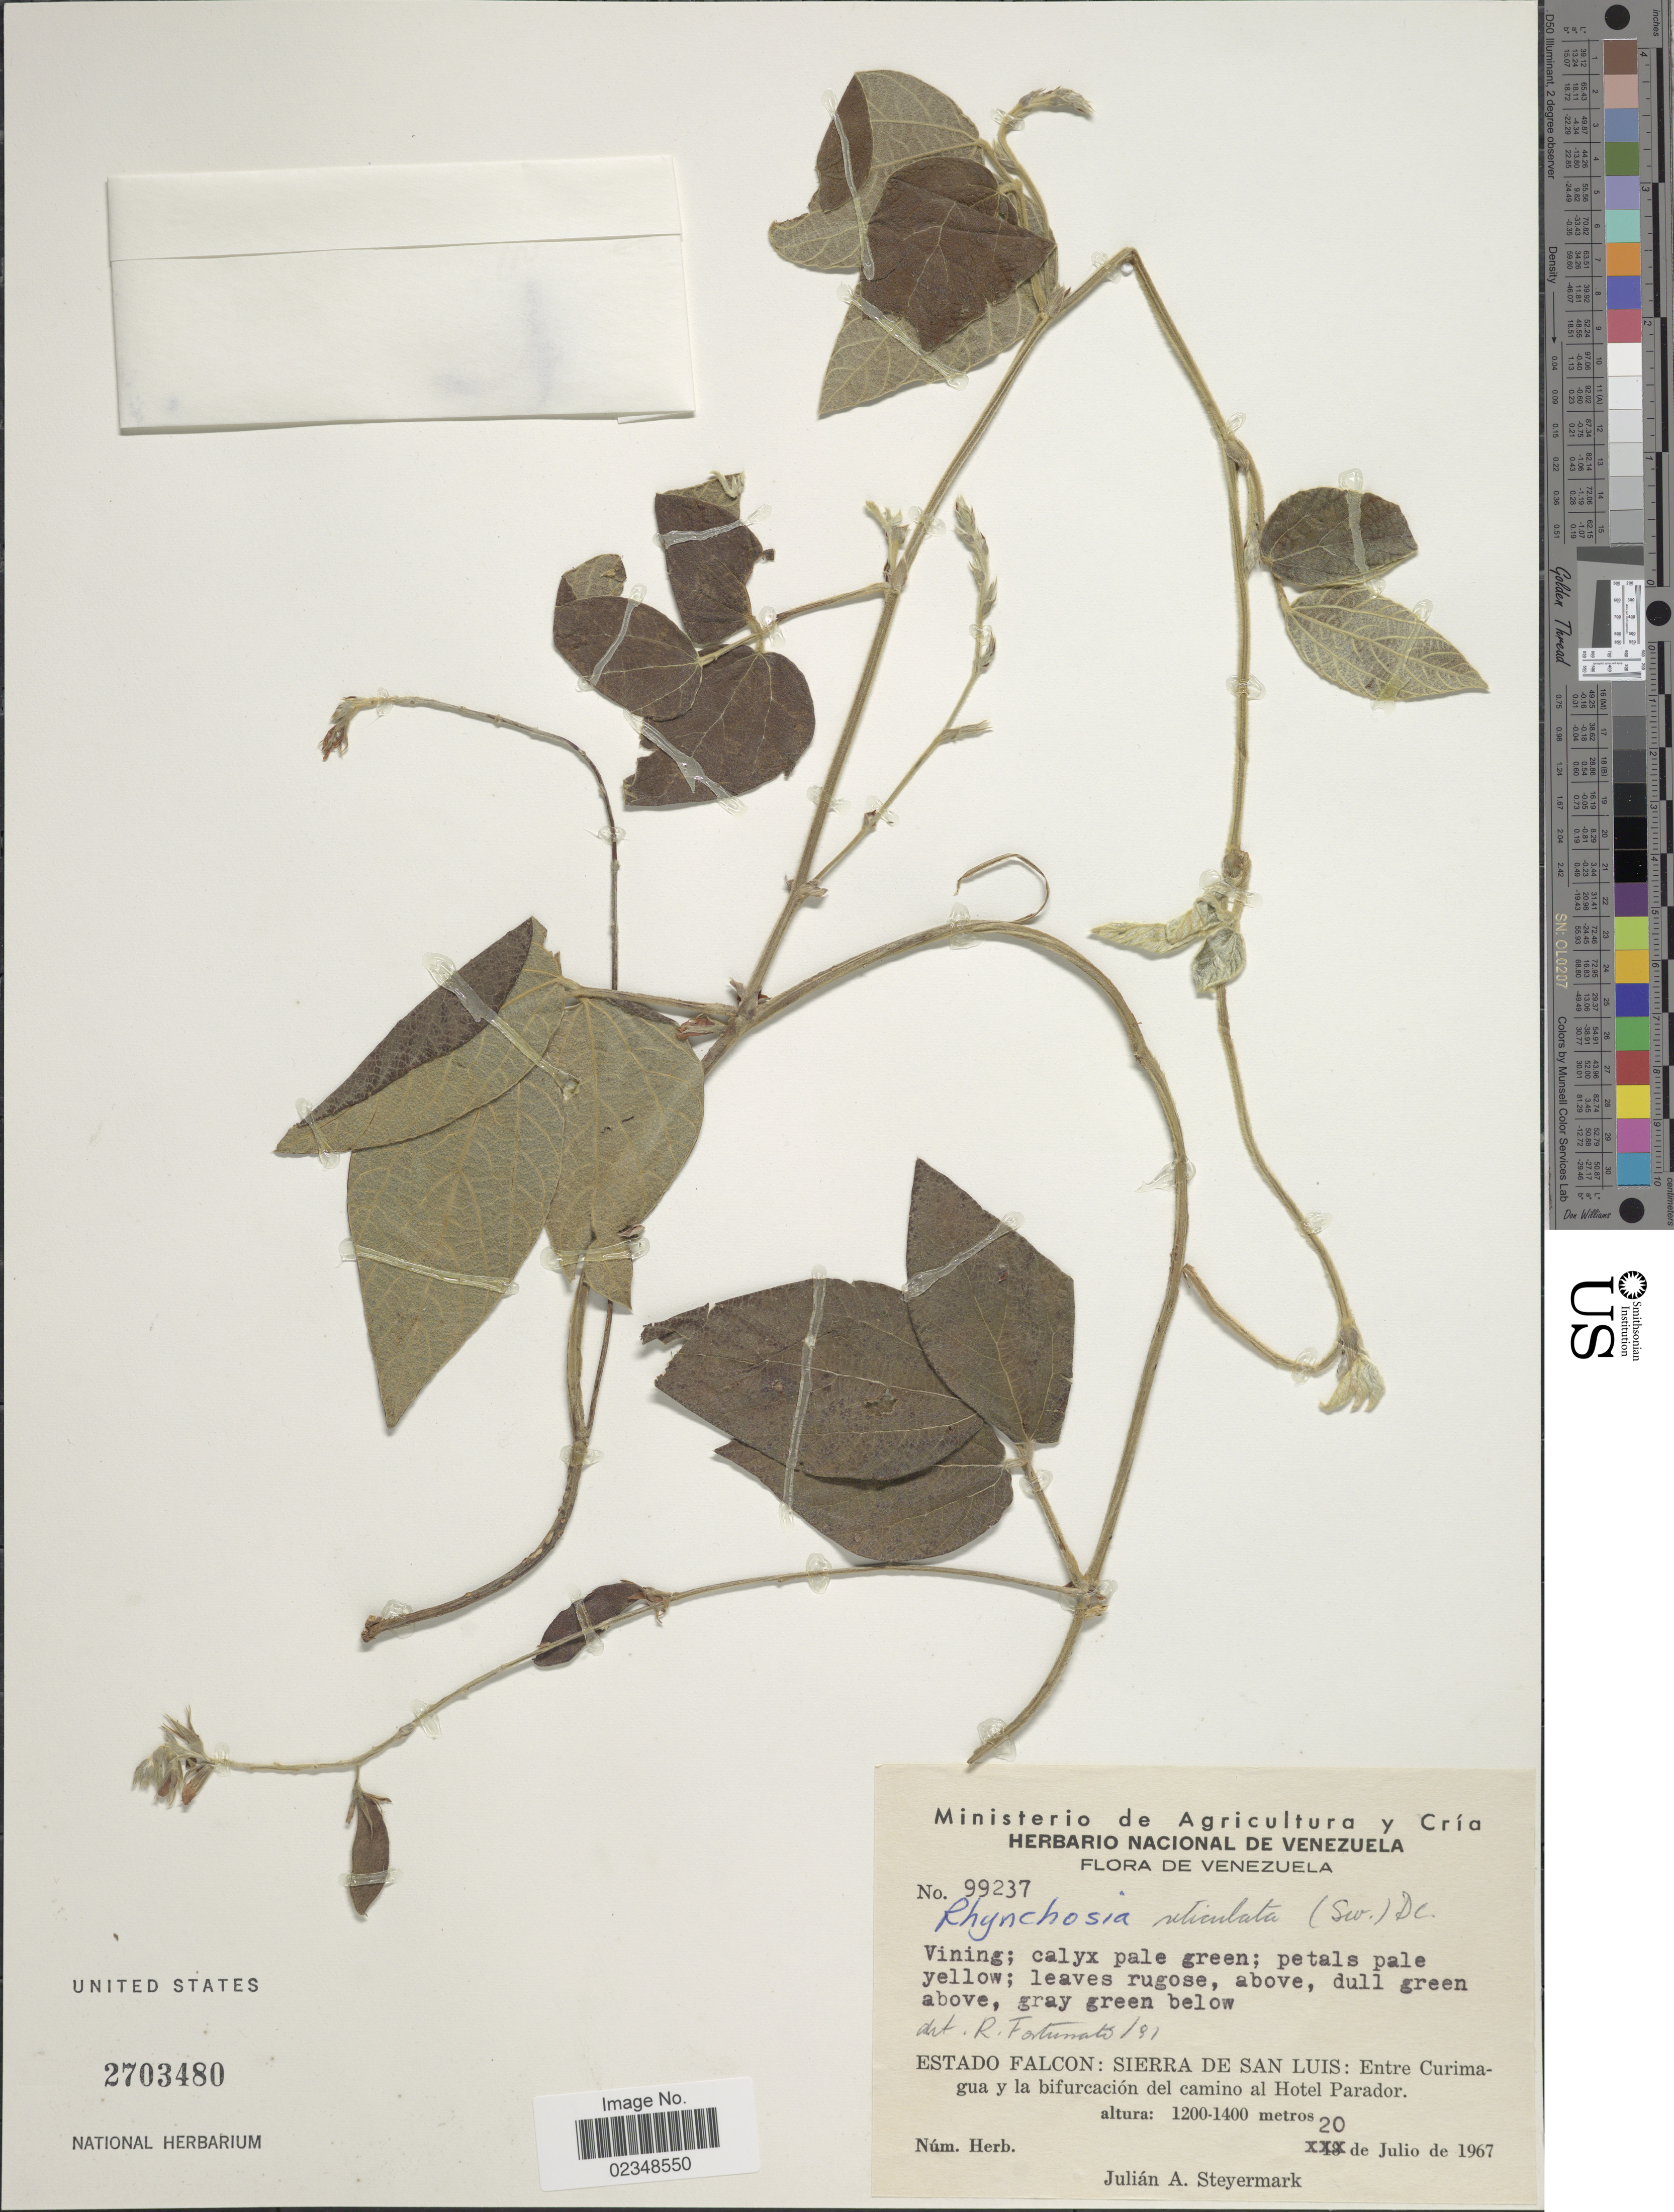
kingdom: Plantae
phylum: Tracheophyta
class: Magnoliopsida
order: Fabales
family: Fabaceae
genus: Rhynchosia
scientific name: Rhynchosia reticulata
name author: (Sw.) DC.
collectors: J. Steyermark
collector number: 99237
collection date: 1967-07-20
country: Venezuela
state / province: Falcón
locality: Sierra de San Luis, entre Curimagua y la bifurcacion del camino al Hotel Parador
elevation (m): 1200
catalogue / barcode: US 2703480